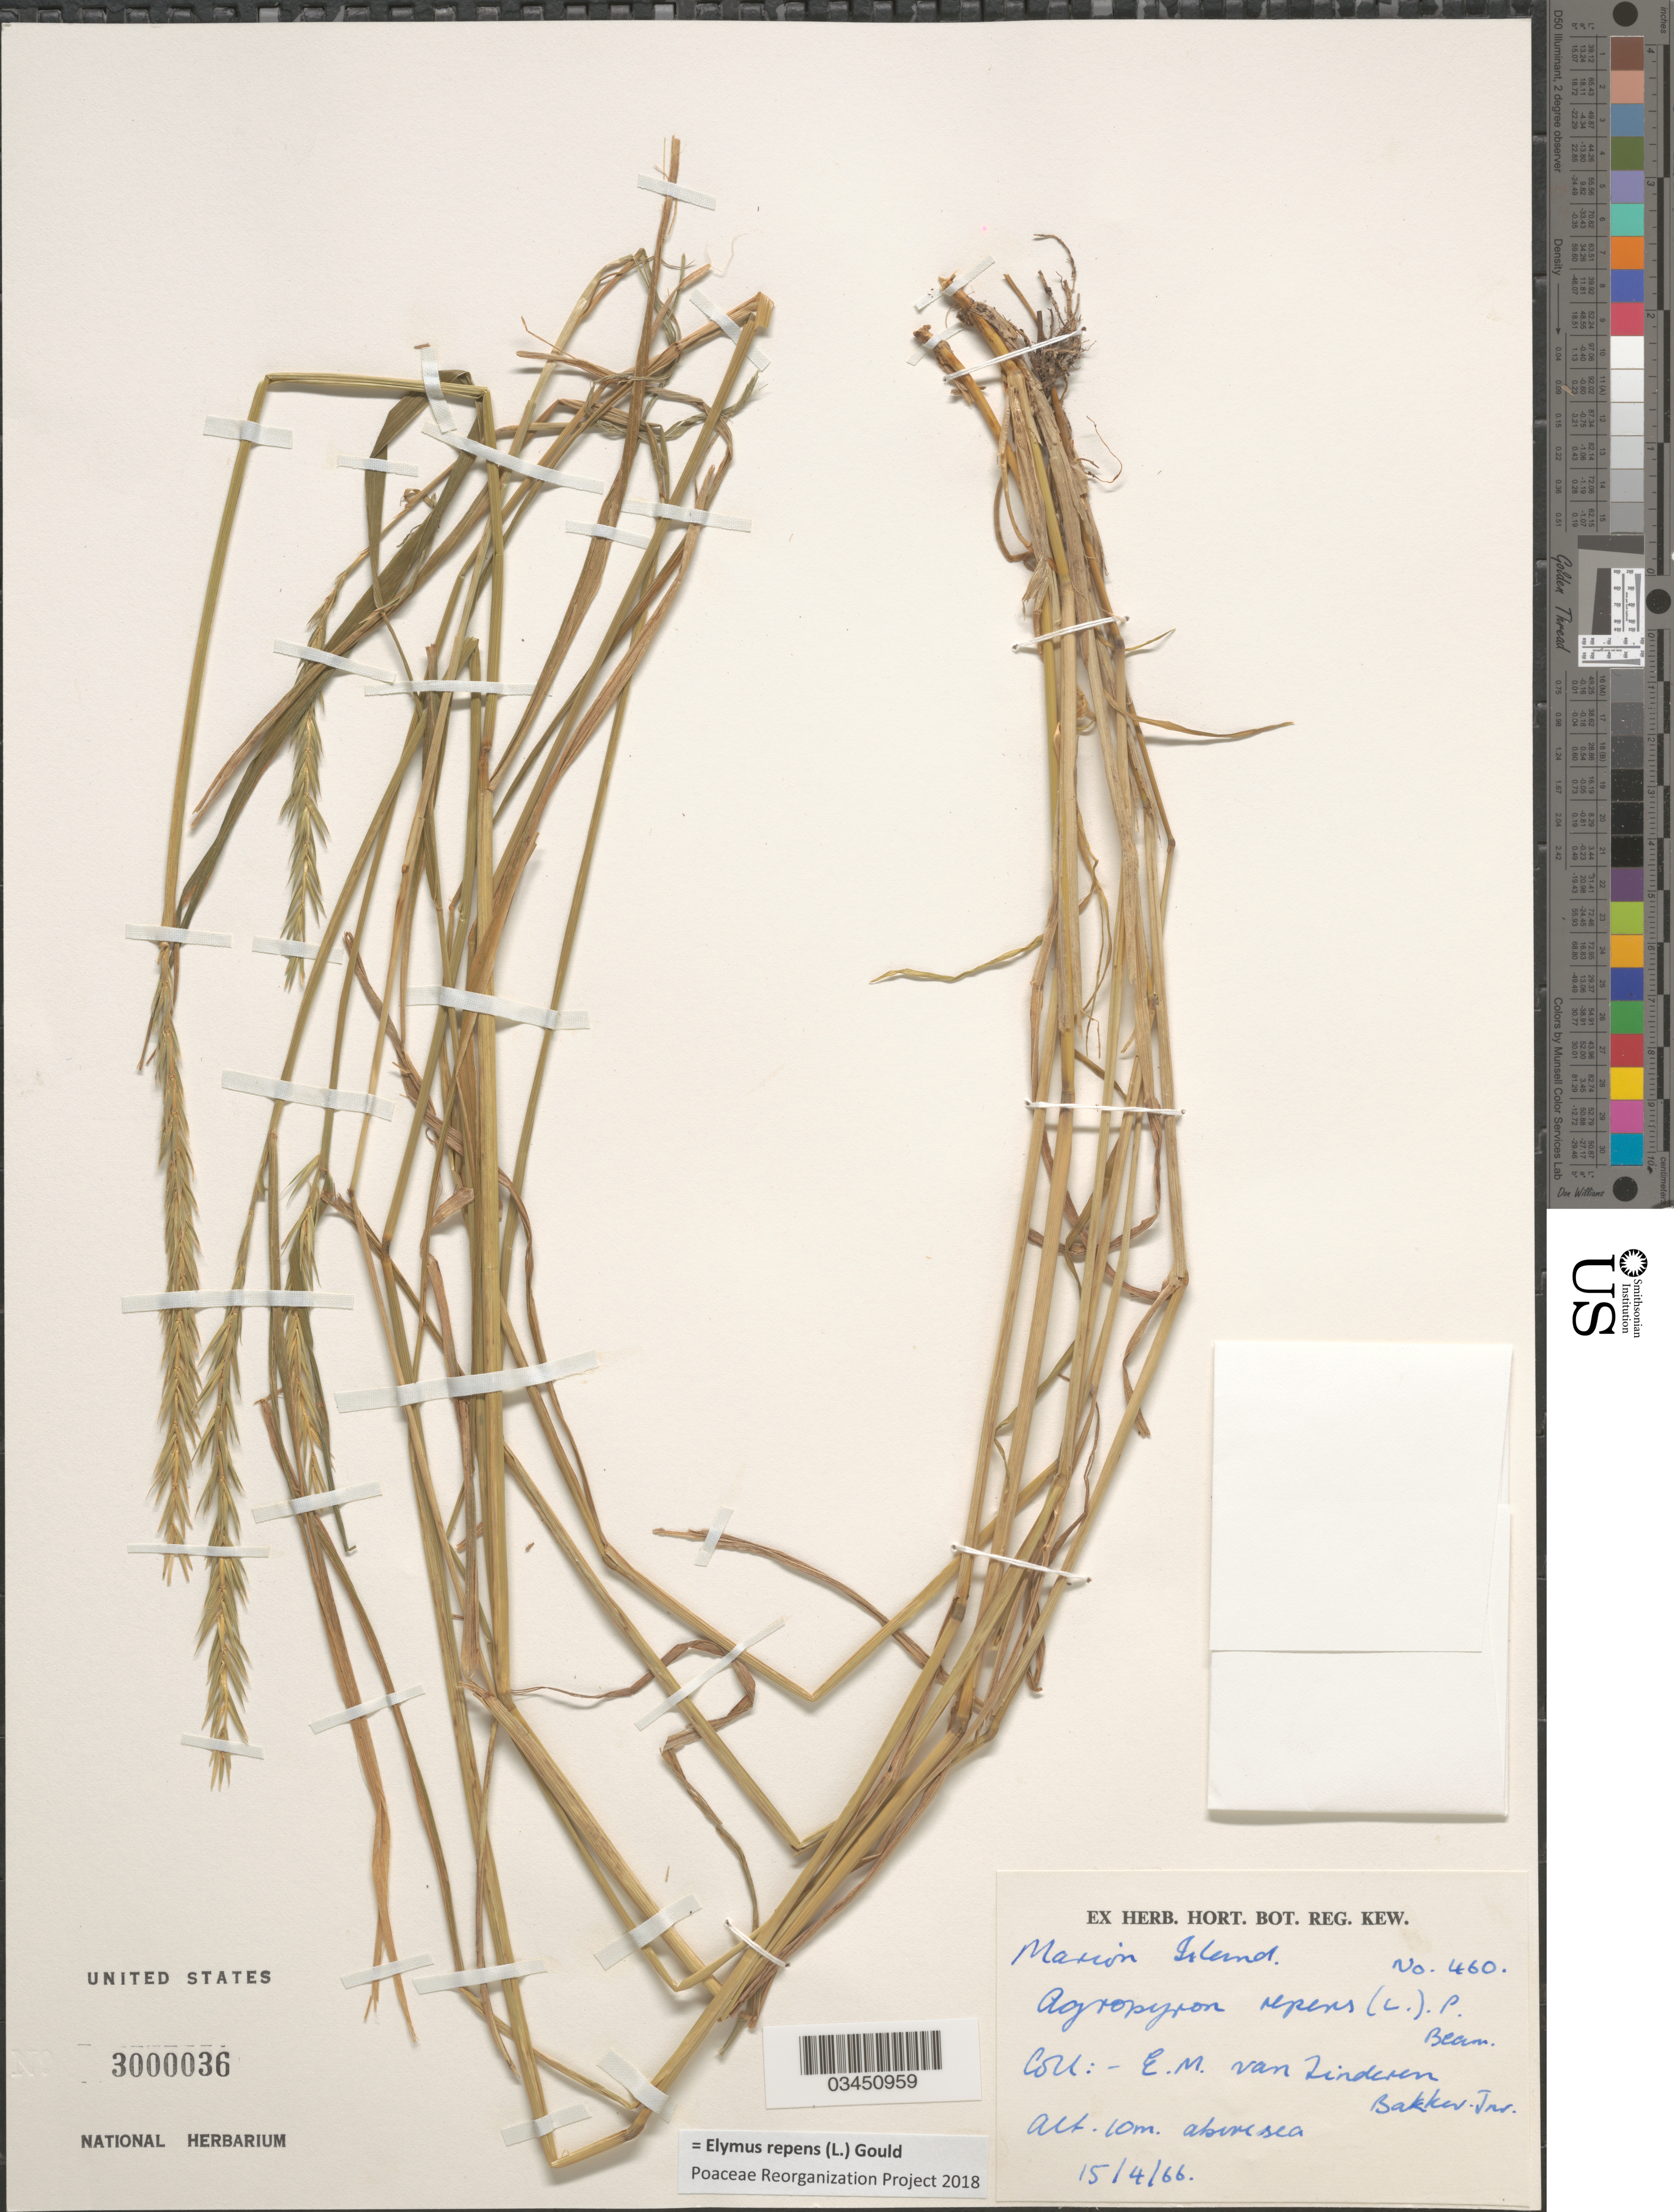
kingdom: Plantae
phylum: Tracheophyta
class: Liliopsida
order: Poales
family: Poaceae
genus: Elymus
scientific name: Elymus repens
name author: (L.) Gould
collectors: E. van Zinderen-Bakker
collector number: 460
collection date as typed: Transcribed d/m/y: 15/4/66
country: Sub-Antarctic Islands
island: Marion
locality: Marion Island.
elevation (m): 10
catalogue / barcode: US 3000036